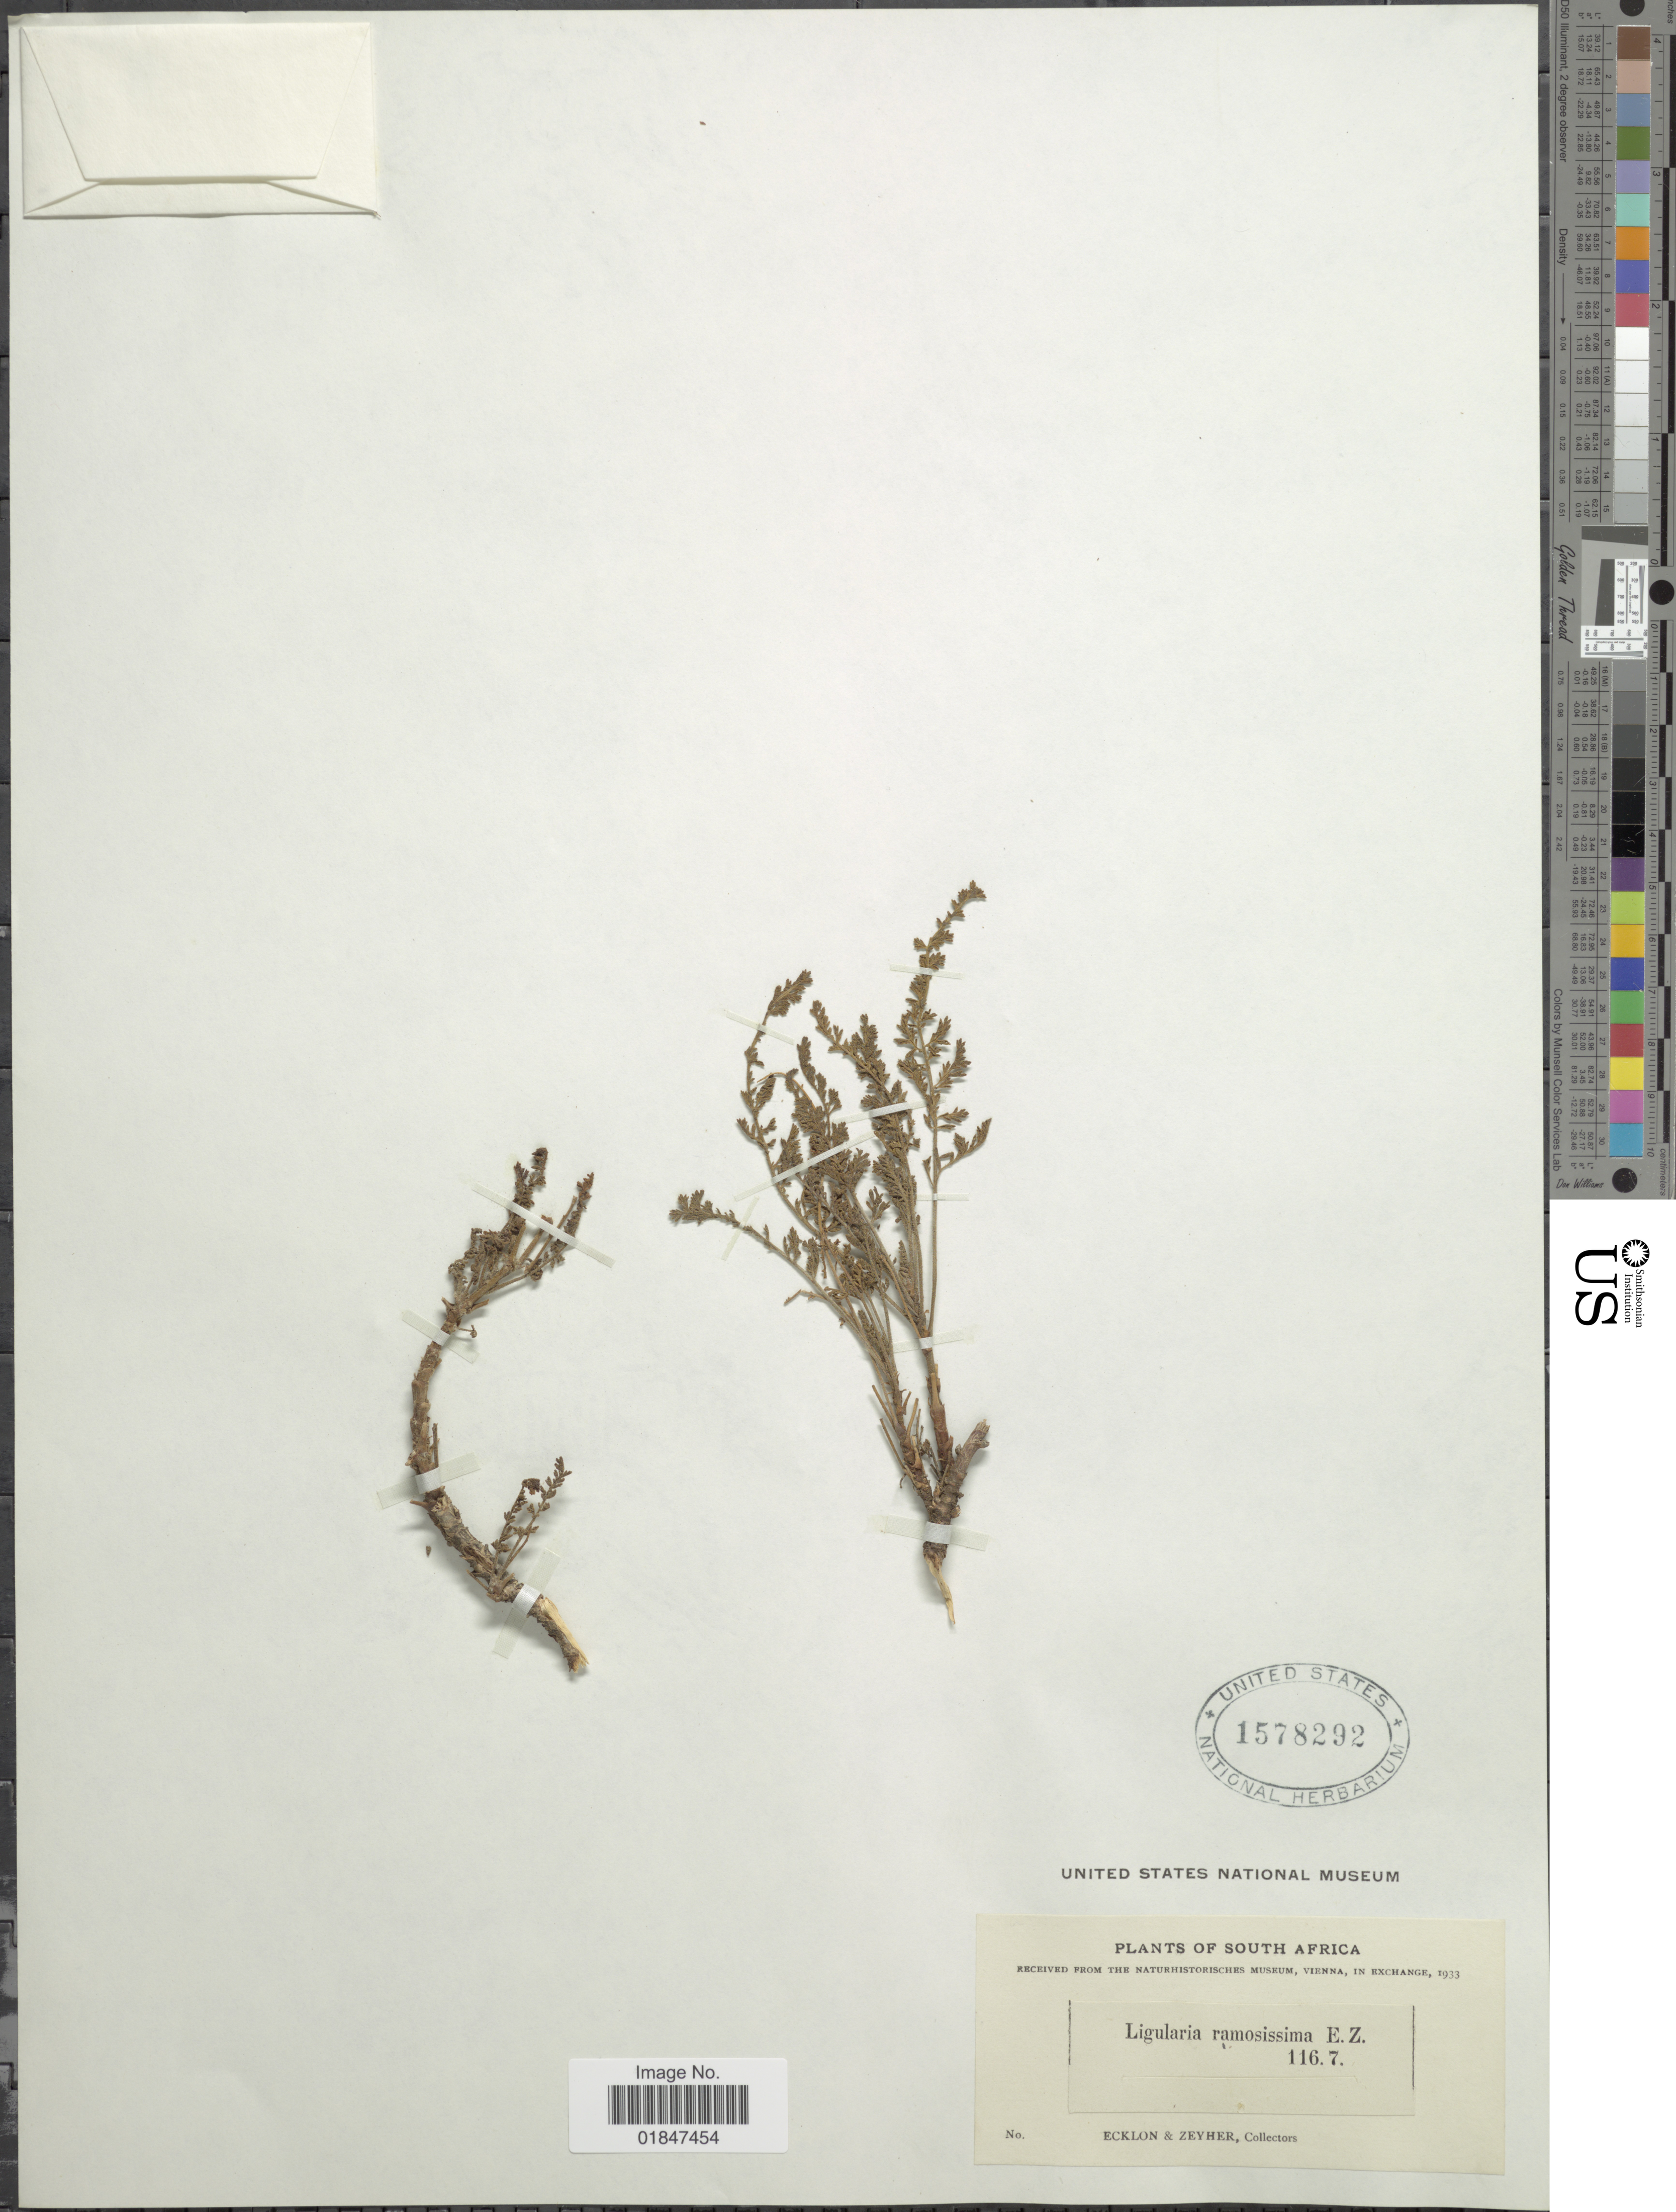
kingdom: Plantae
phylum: Tracheophyta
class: Magnoliopsida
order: Asterales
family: Asteraceae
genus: Ligularia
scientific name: Ligularia ramoisissima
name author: (Cav.) Eckl. & Zeyh.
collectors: -. Ecklon & -. Zeyher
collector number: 1667*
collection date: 1933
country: South Africa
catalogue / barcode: US 1578292